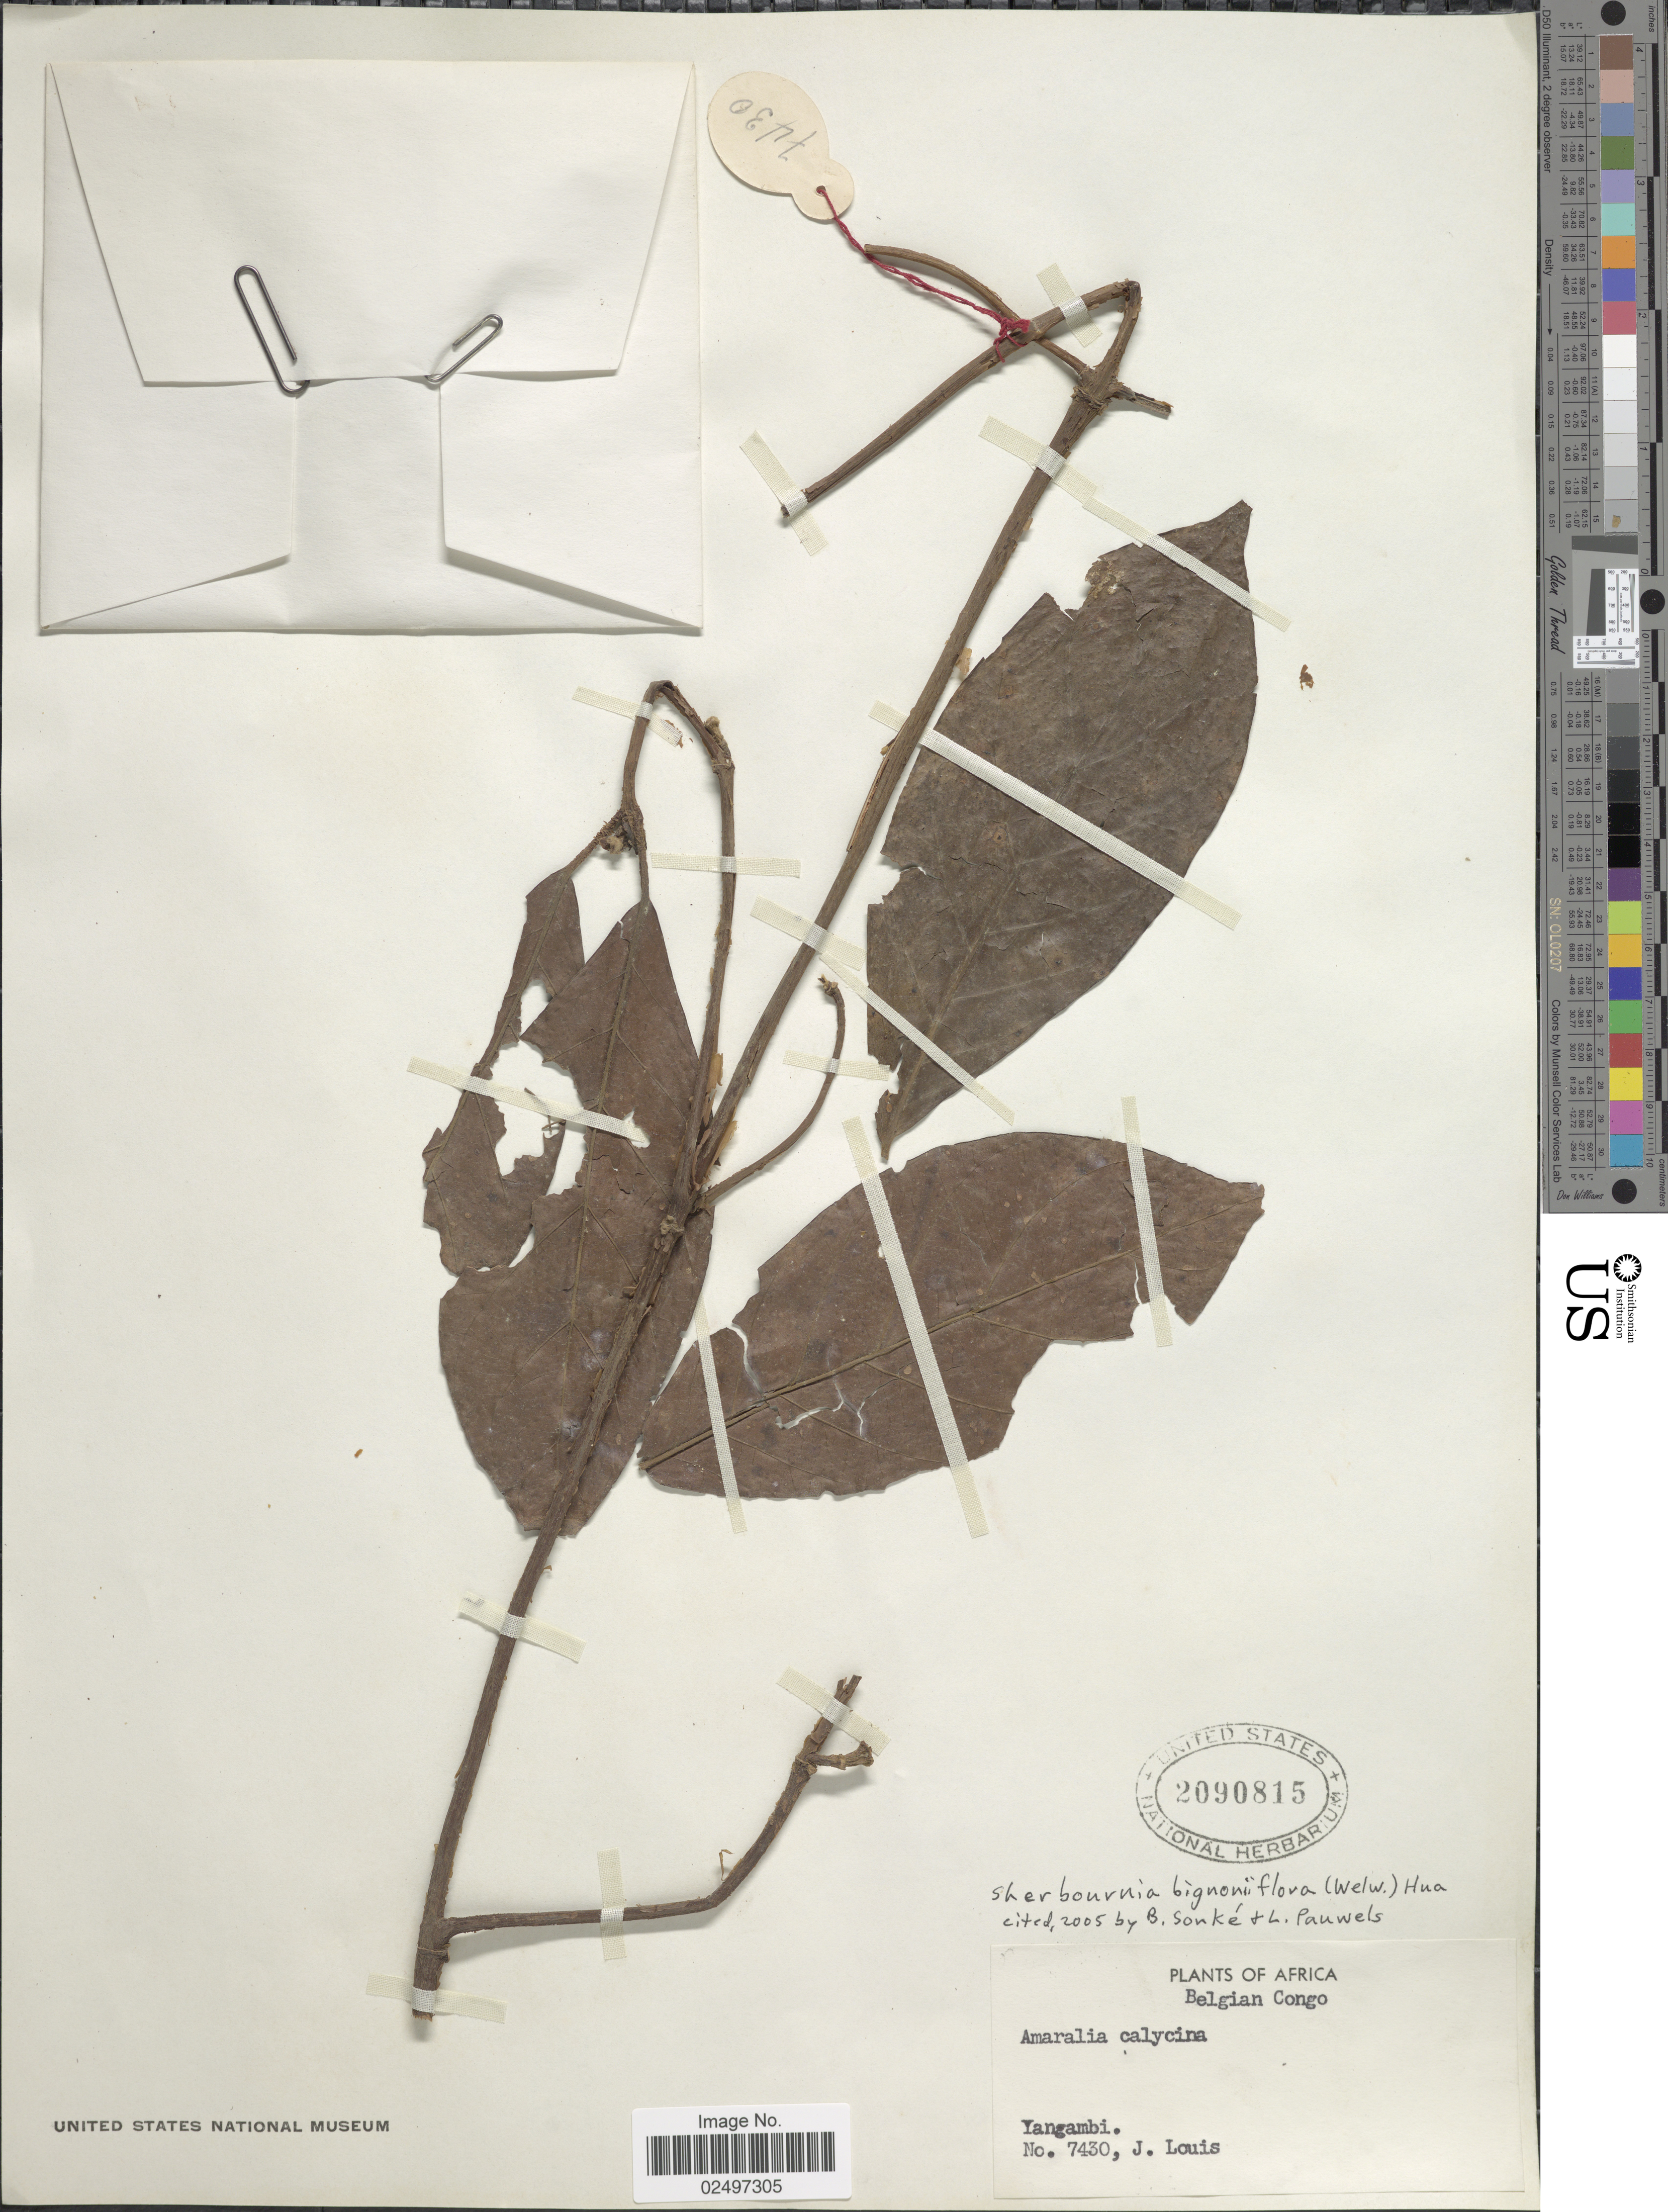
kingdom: Plantae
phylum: Tracheophyta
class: Magnoliopsida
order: Gentianales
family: Rubiaceae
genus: Sherbournia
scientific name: Sherbournia bignoniiflora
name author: (Welw.) Hua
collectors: J. Louis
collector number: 7430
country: Congo, Democratic Republic of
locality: Belgian Congo, Yangambi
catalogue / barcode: US 2090815